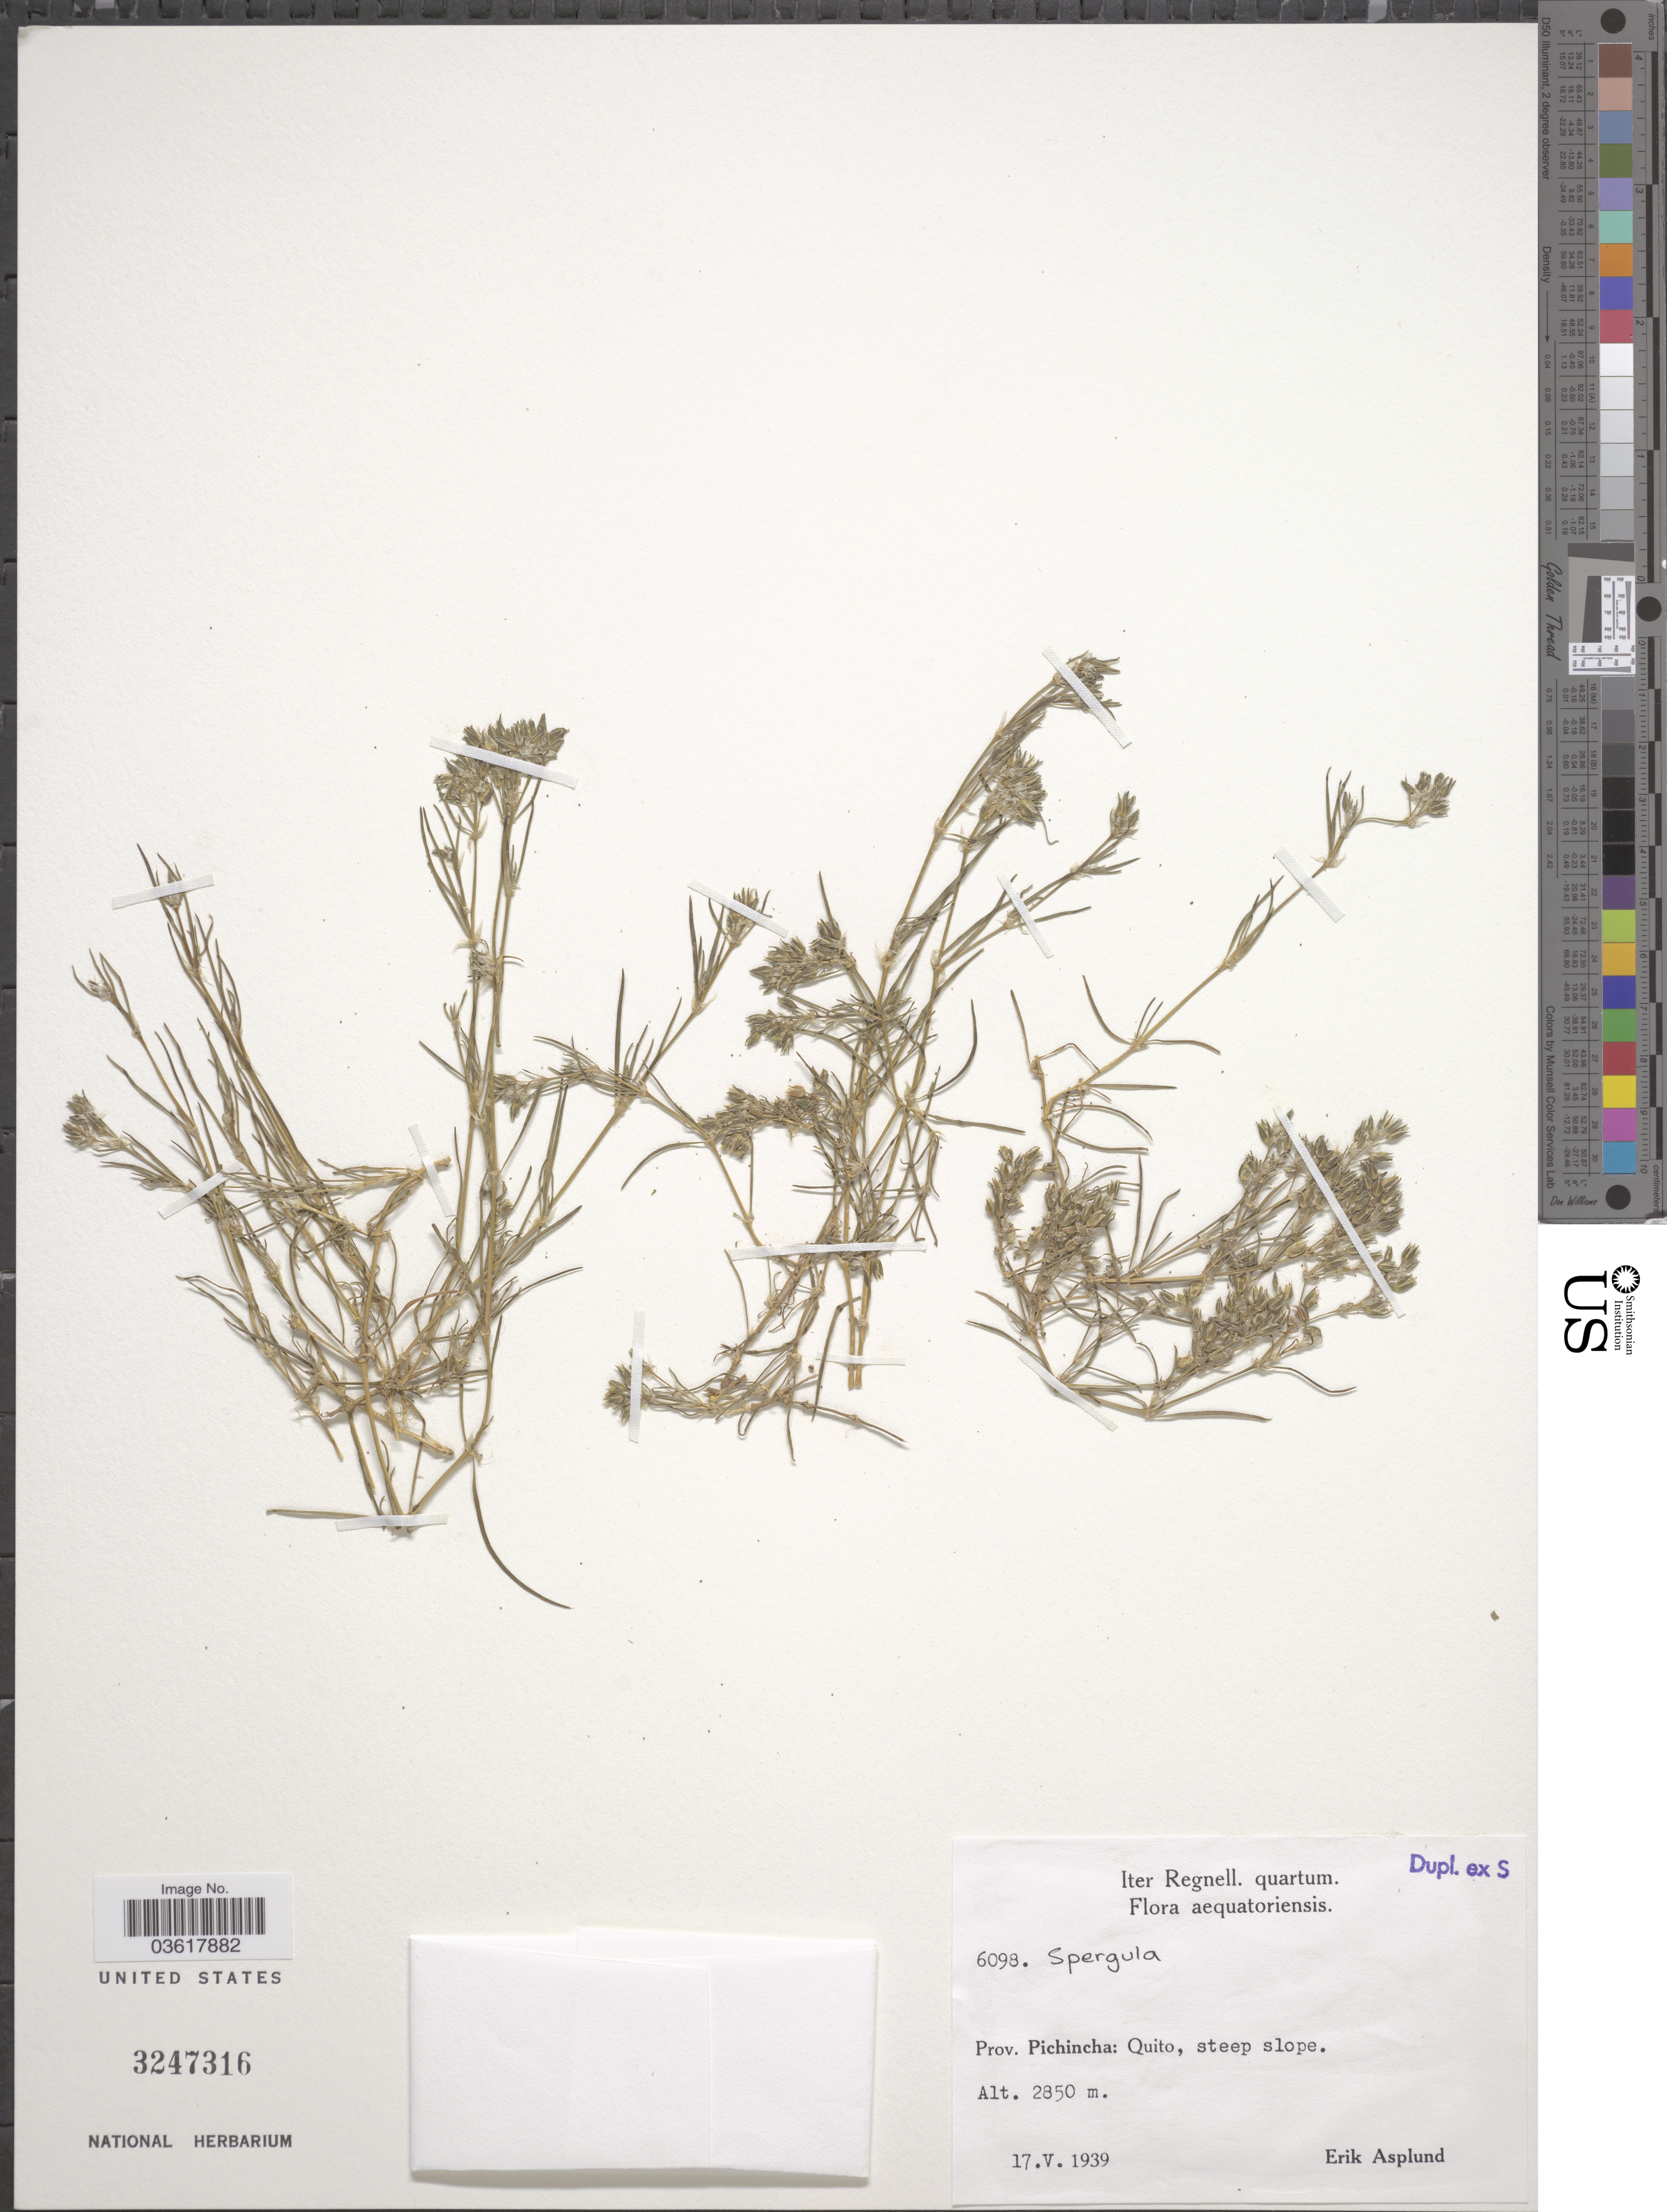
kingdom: Plantae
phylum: Tracheophyta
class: Magnoliopsida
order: Caryophyllales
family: Caryophyllaceae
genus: Spergula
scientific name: Spergula sp.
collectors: E. Asplund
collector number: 6098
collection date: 1939-05-17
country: Ecuador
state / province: Pichincha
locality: Quito, steep slope.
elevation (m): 2850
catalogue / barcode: US 3247316